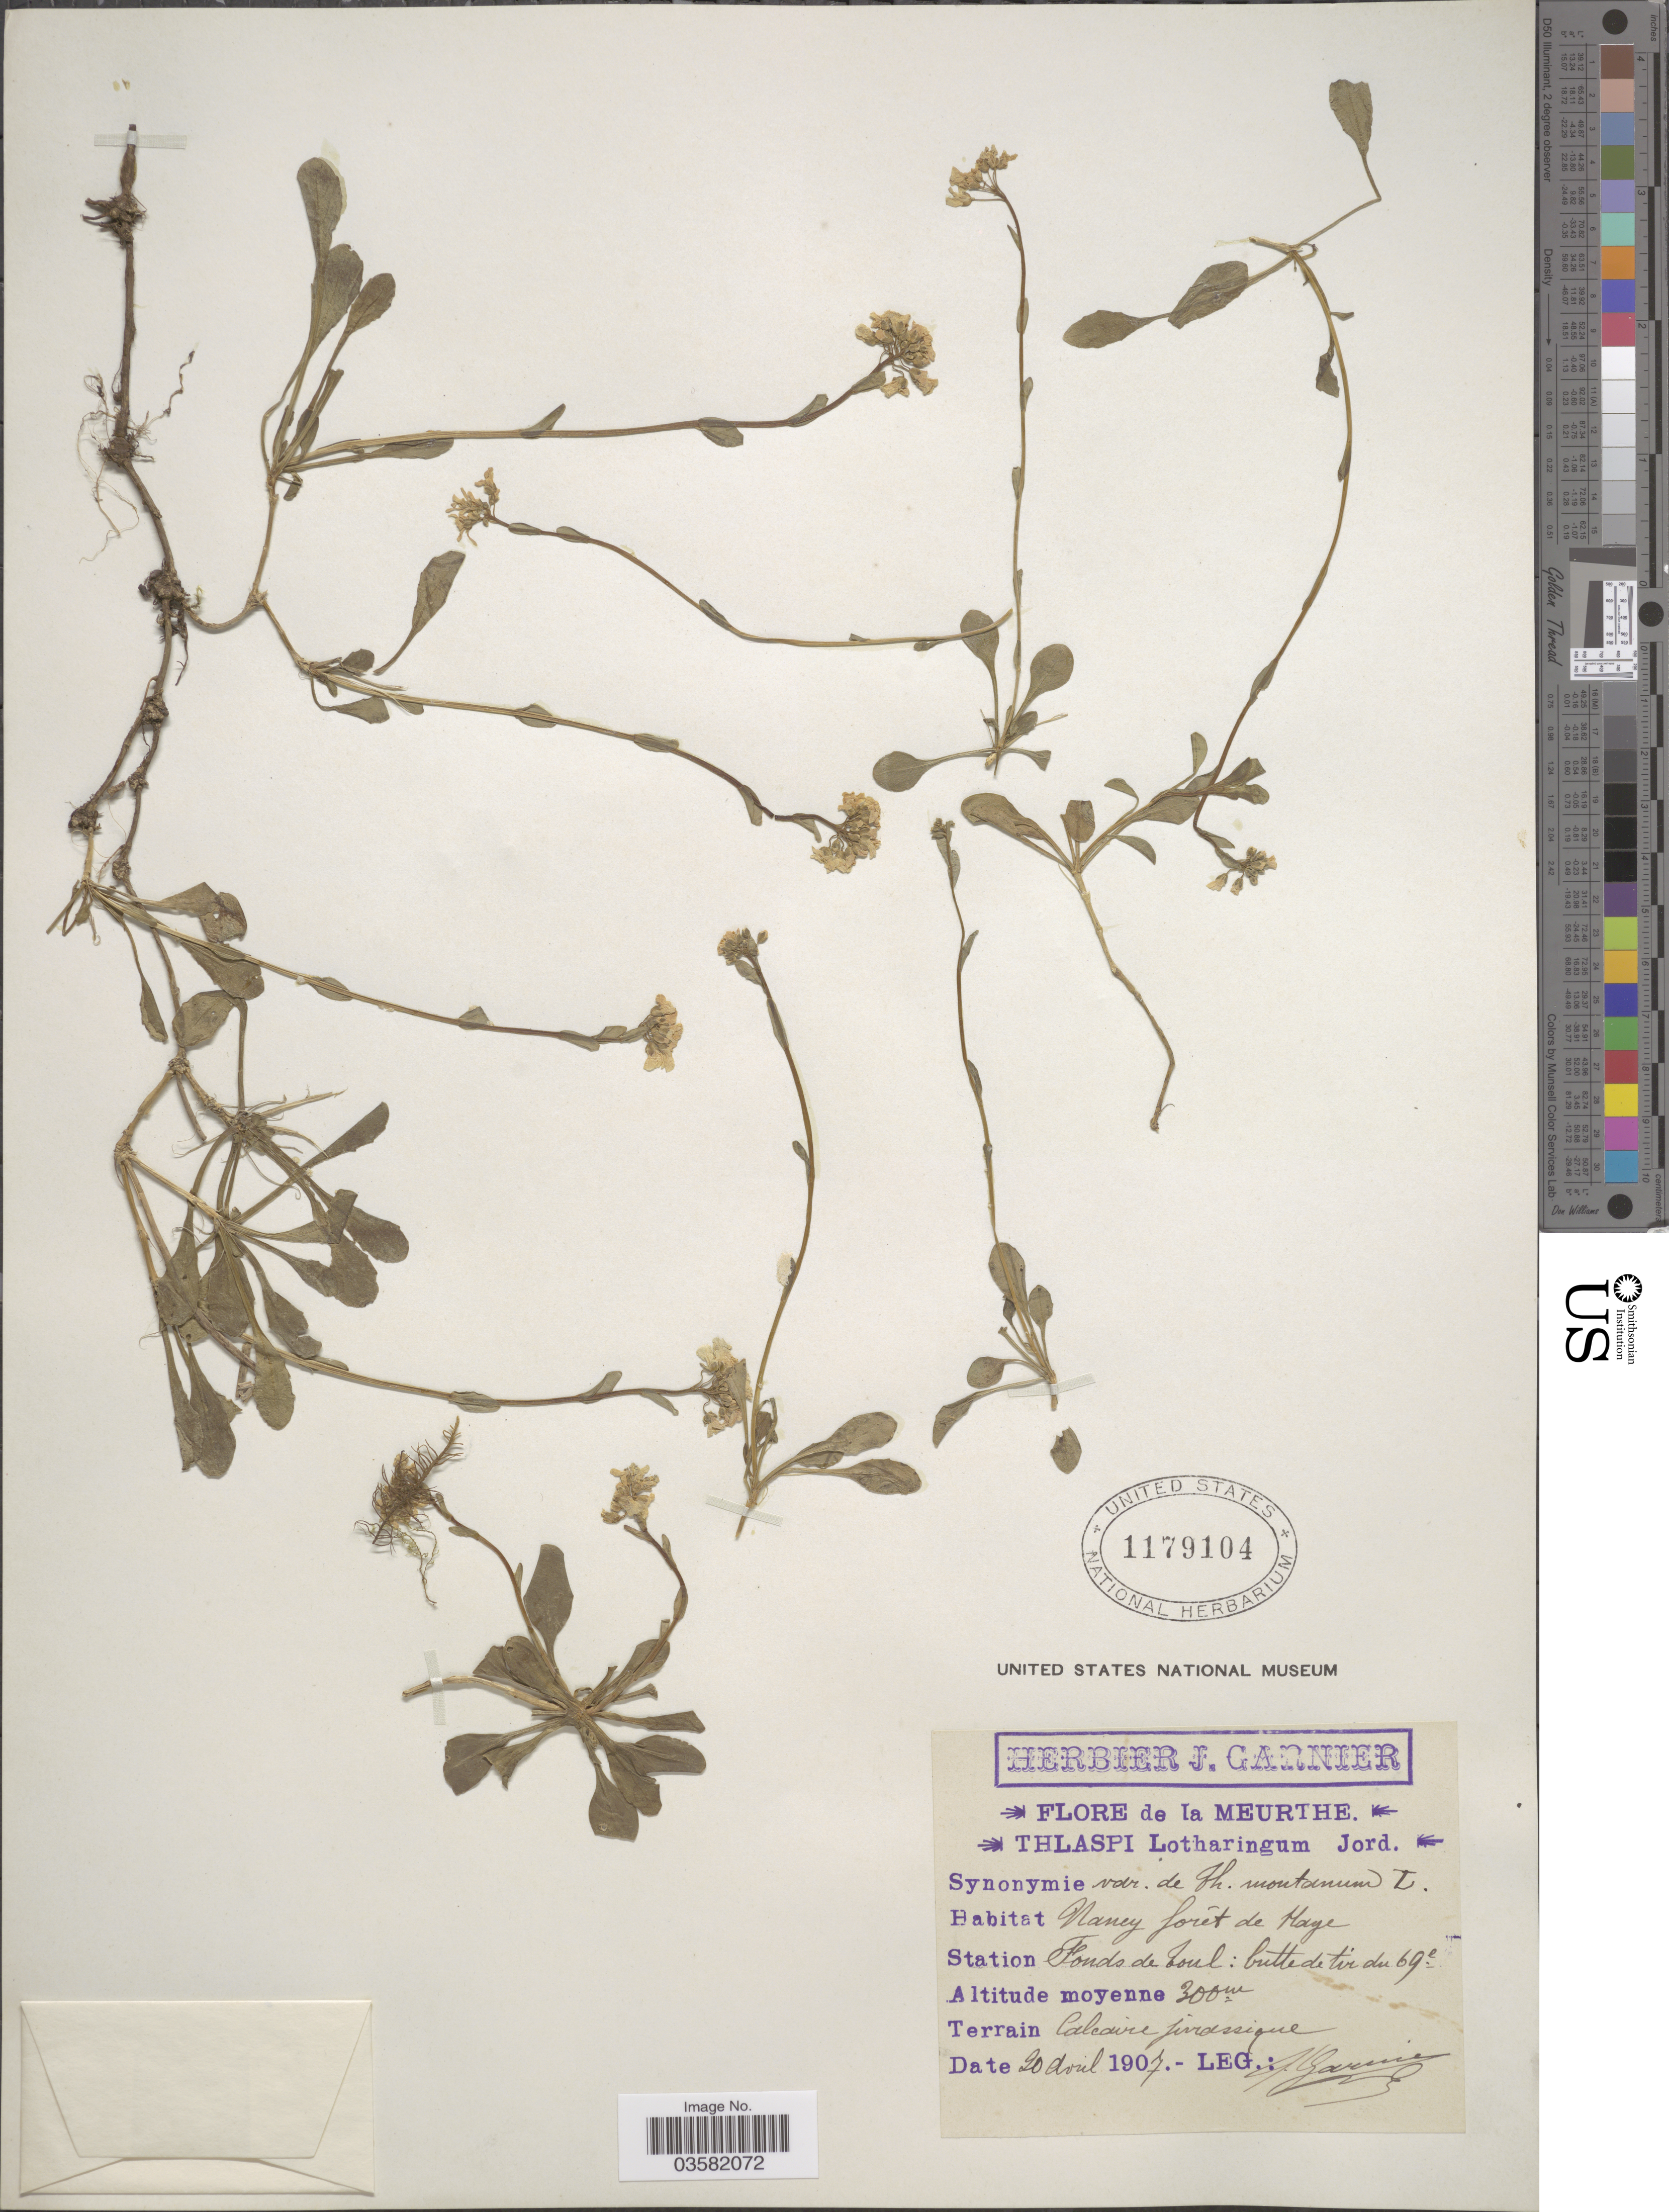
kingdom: Plantae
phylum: Tracheophyta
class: Magnoliopsida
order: Brassicales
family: Brassicaceae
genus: Thlaspi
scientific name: Thlaspi lotharingum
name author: Jord.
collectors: J. Garnier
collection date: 1907-04-20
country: France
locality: Meurthe. Thlaspi Lotharingum Jord. Nancy forêt de Haye. Station Fonds de Toul [interpreted]: butte de tir [interpreted] du 69e.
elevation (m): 300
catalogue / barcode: US 1179104